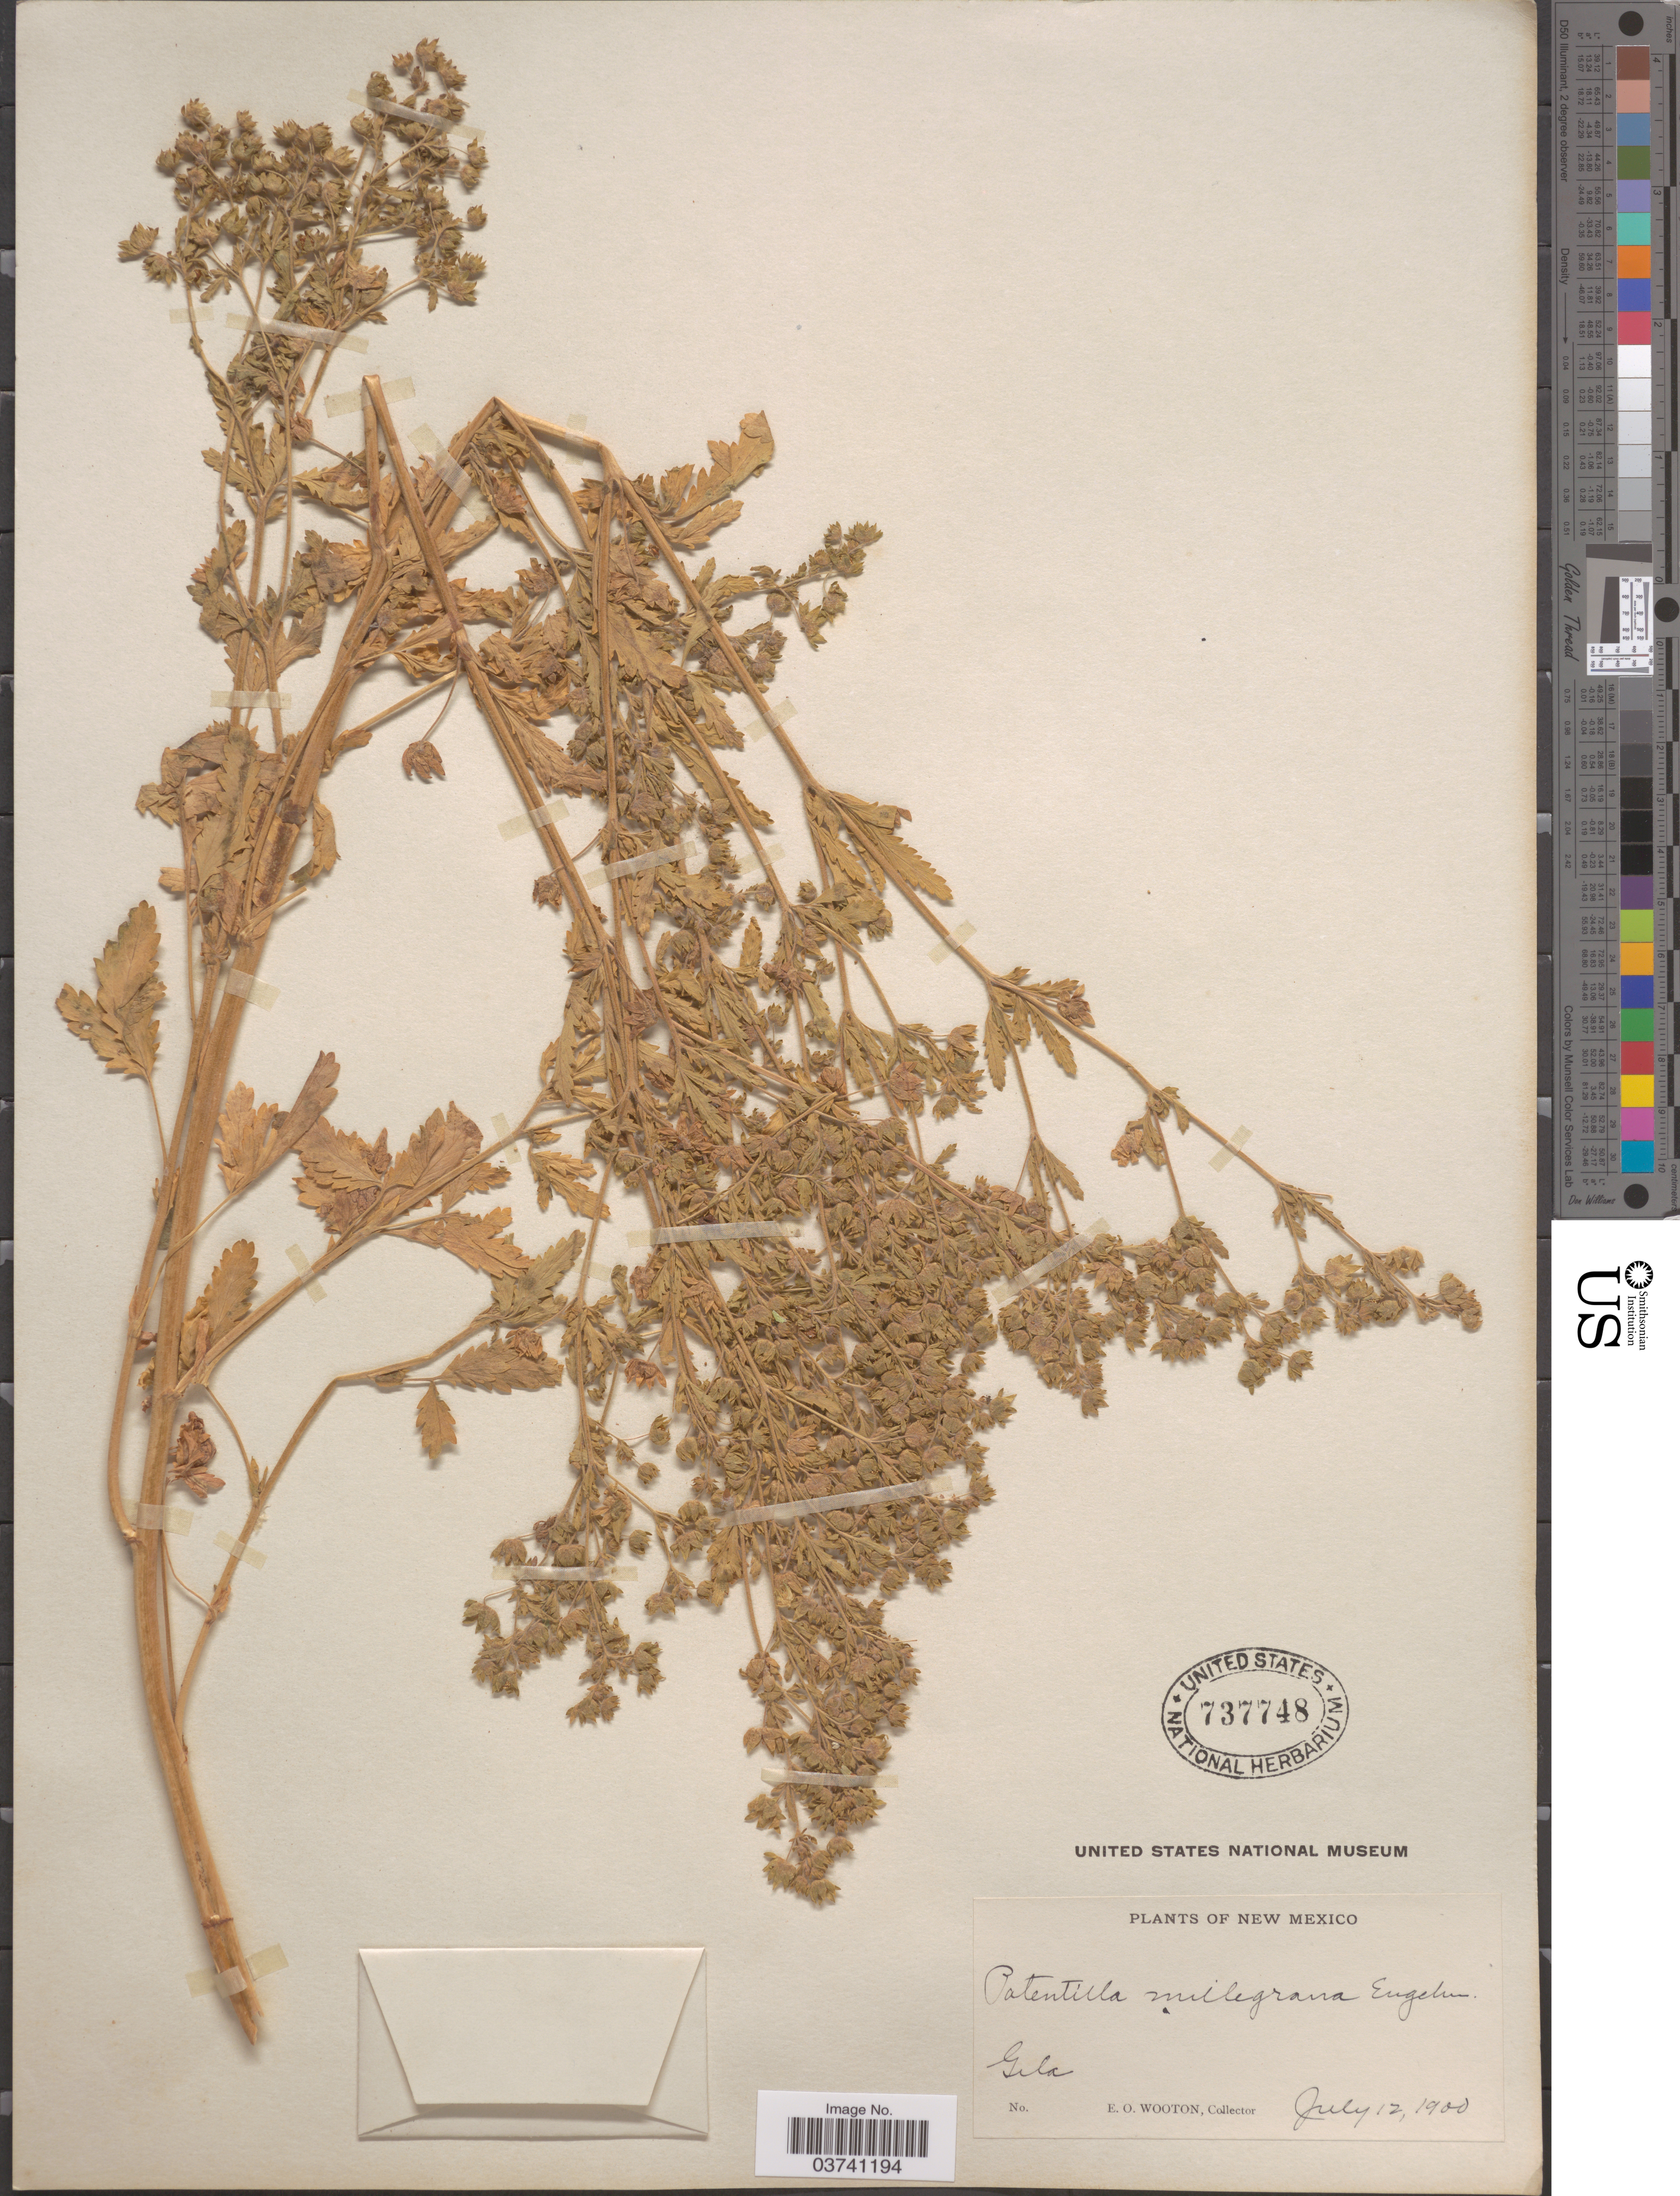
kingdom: Plantae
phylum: Tracheophyta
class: Magnoliopsida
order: Rosales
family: Rosaceae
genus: Potentilla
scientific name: Potentilla rivalis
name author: Nutt.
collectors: E. O. Wooton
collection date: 1900-07-12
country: United States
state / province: New Mexico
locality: Gila.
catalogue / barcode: US 737748